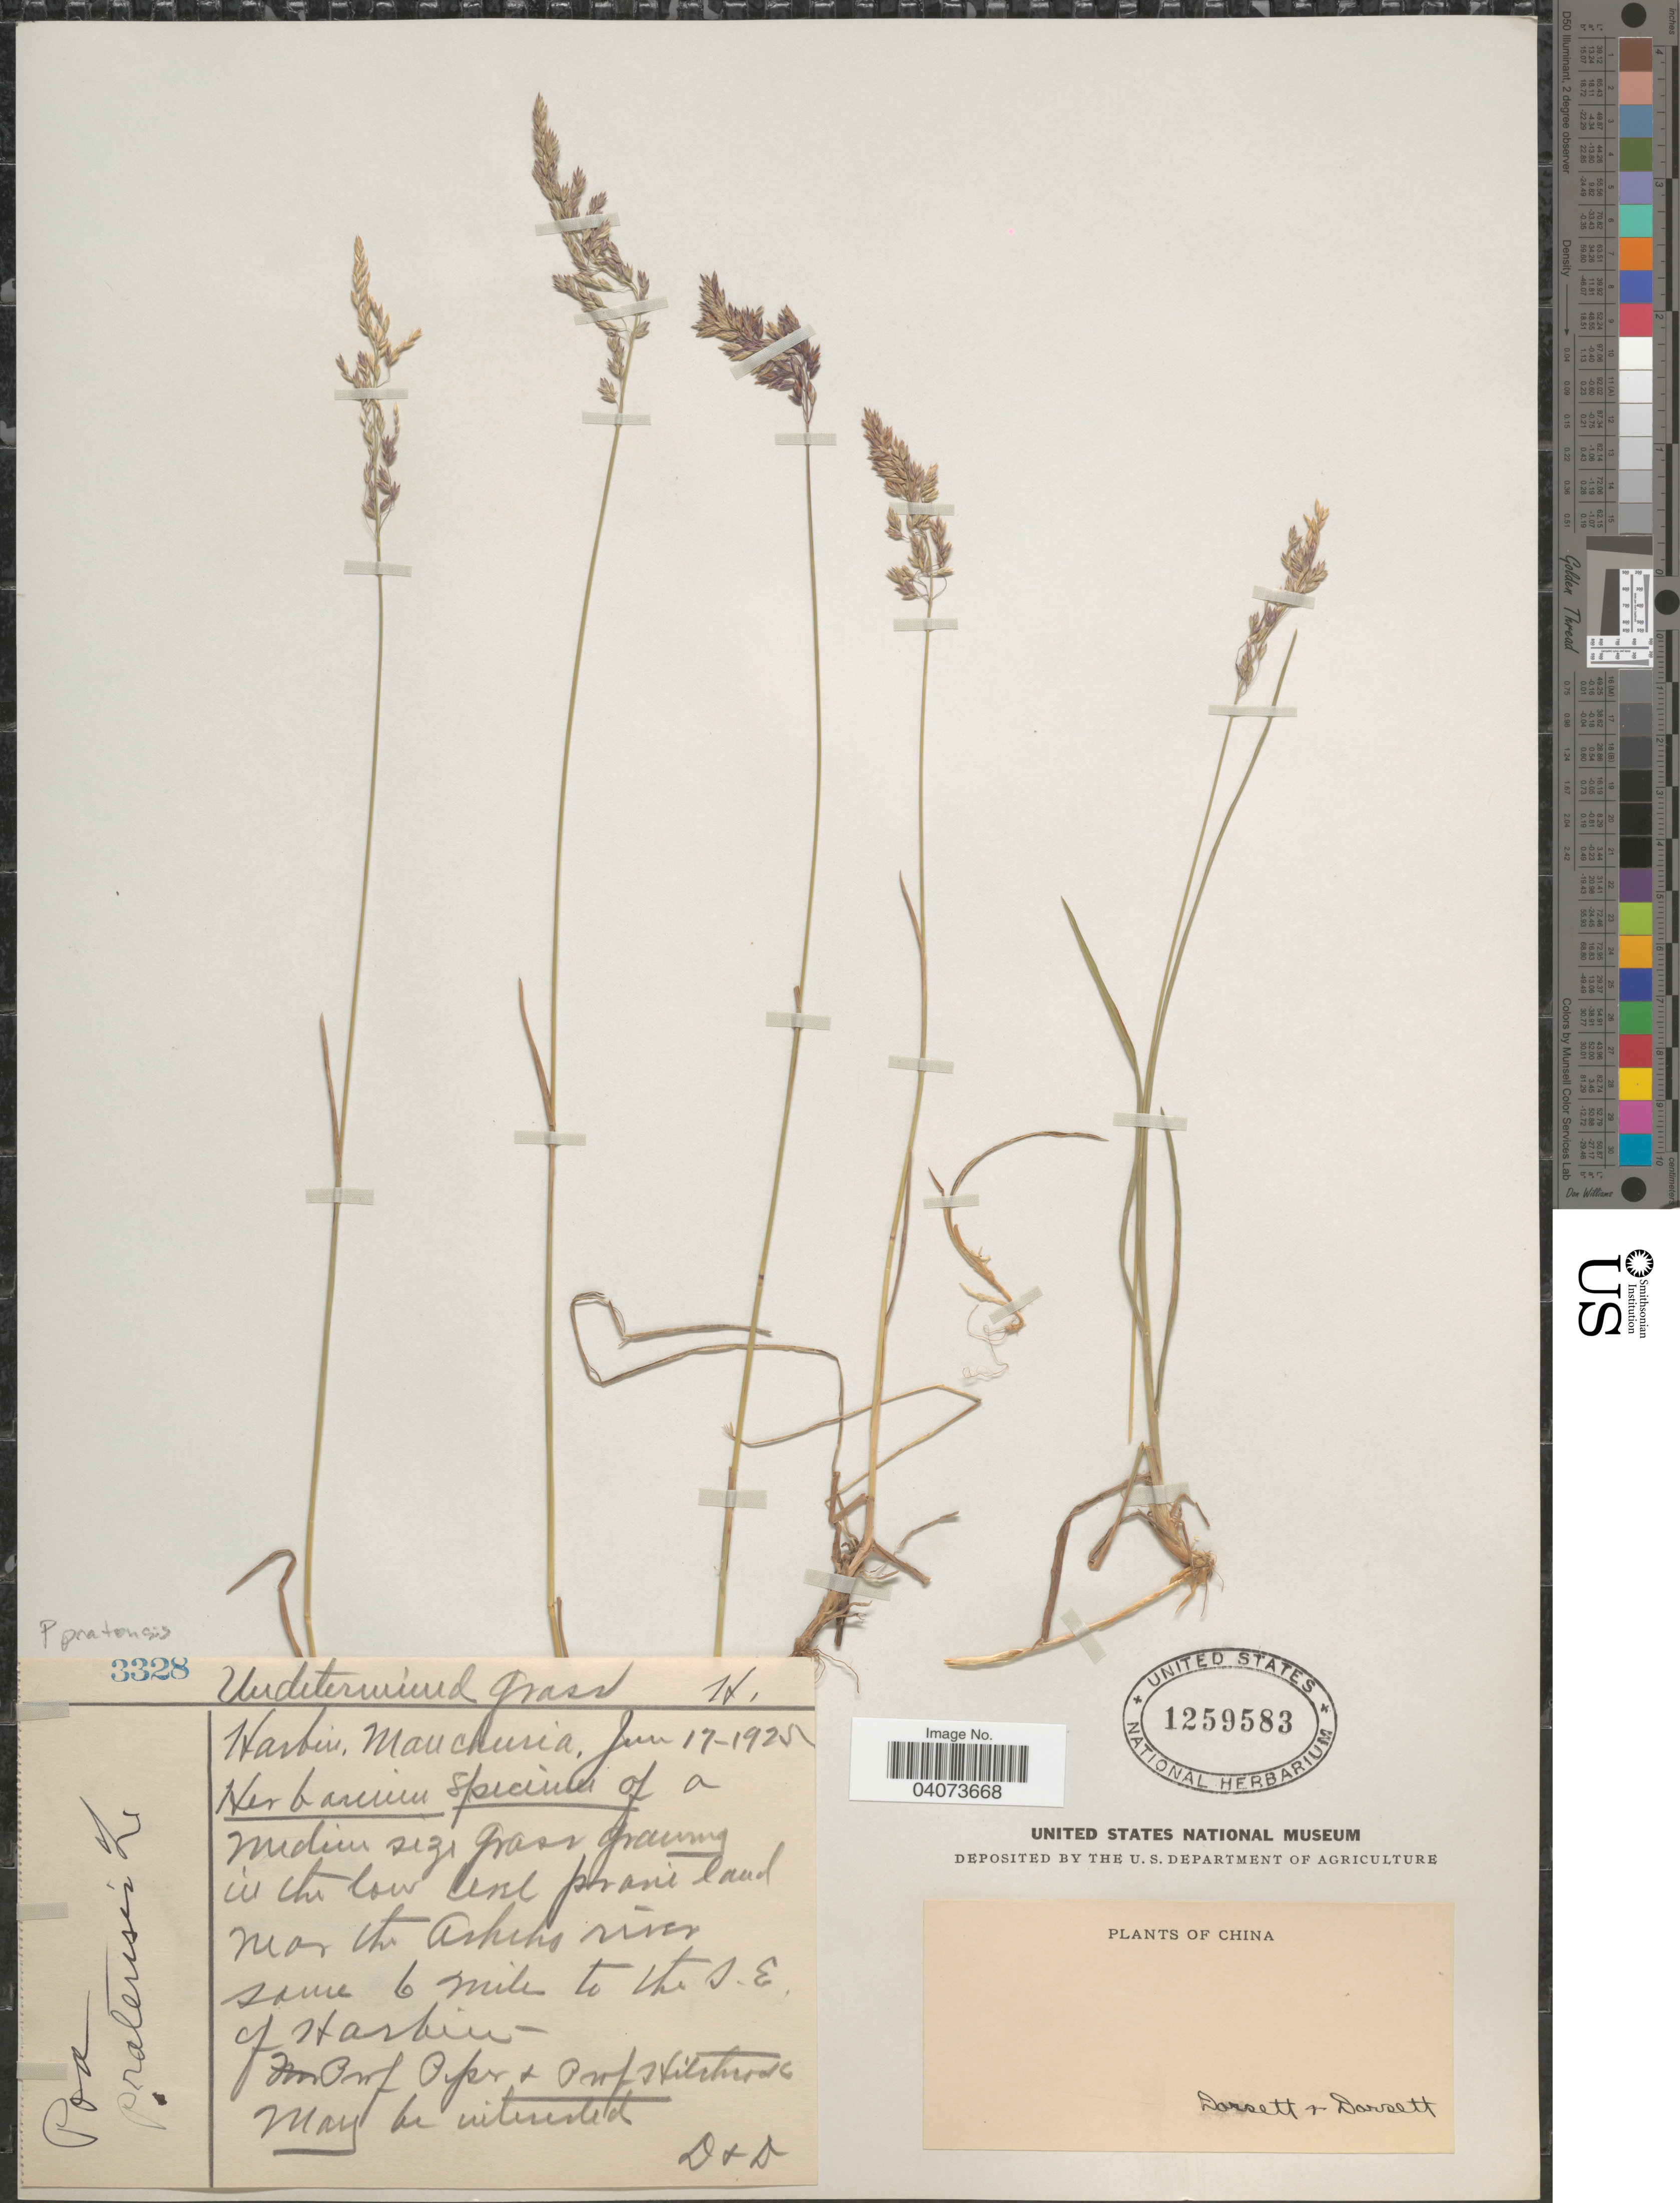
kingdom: Plantae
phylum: Tracheophyta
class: Liliopsida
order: Poales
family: Poaceae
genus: Poa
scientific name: Poa pratensis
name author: L.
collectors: -- Dorsett & -- Dorsett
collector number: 3328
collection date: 1925-06-17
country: China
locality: Harbin Manchuria.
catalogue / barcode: US 1259583